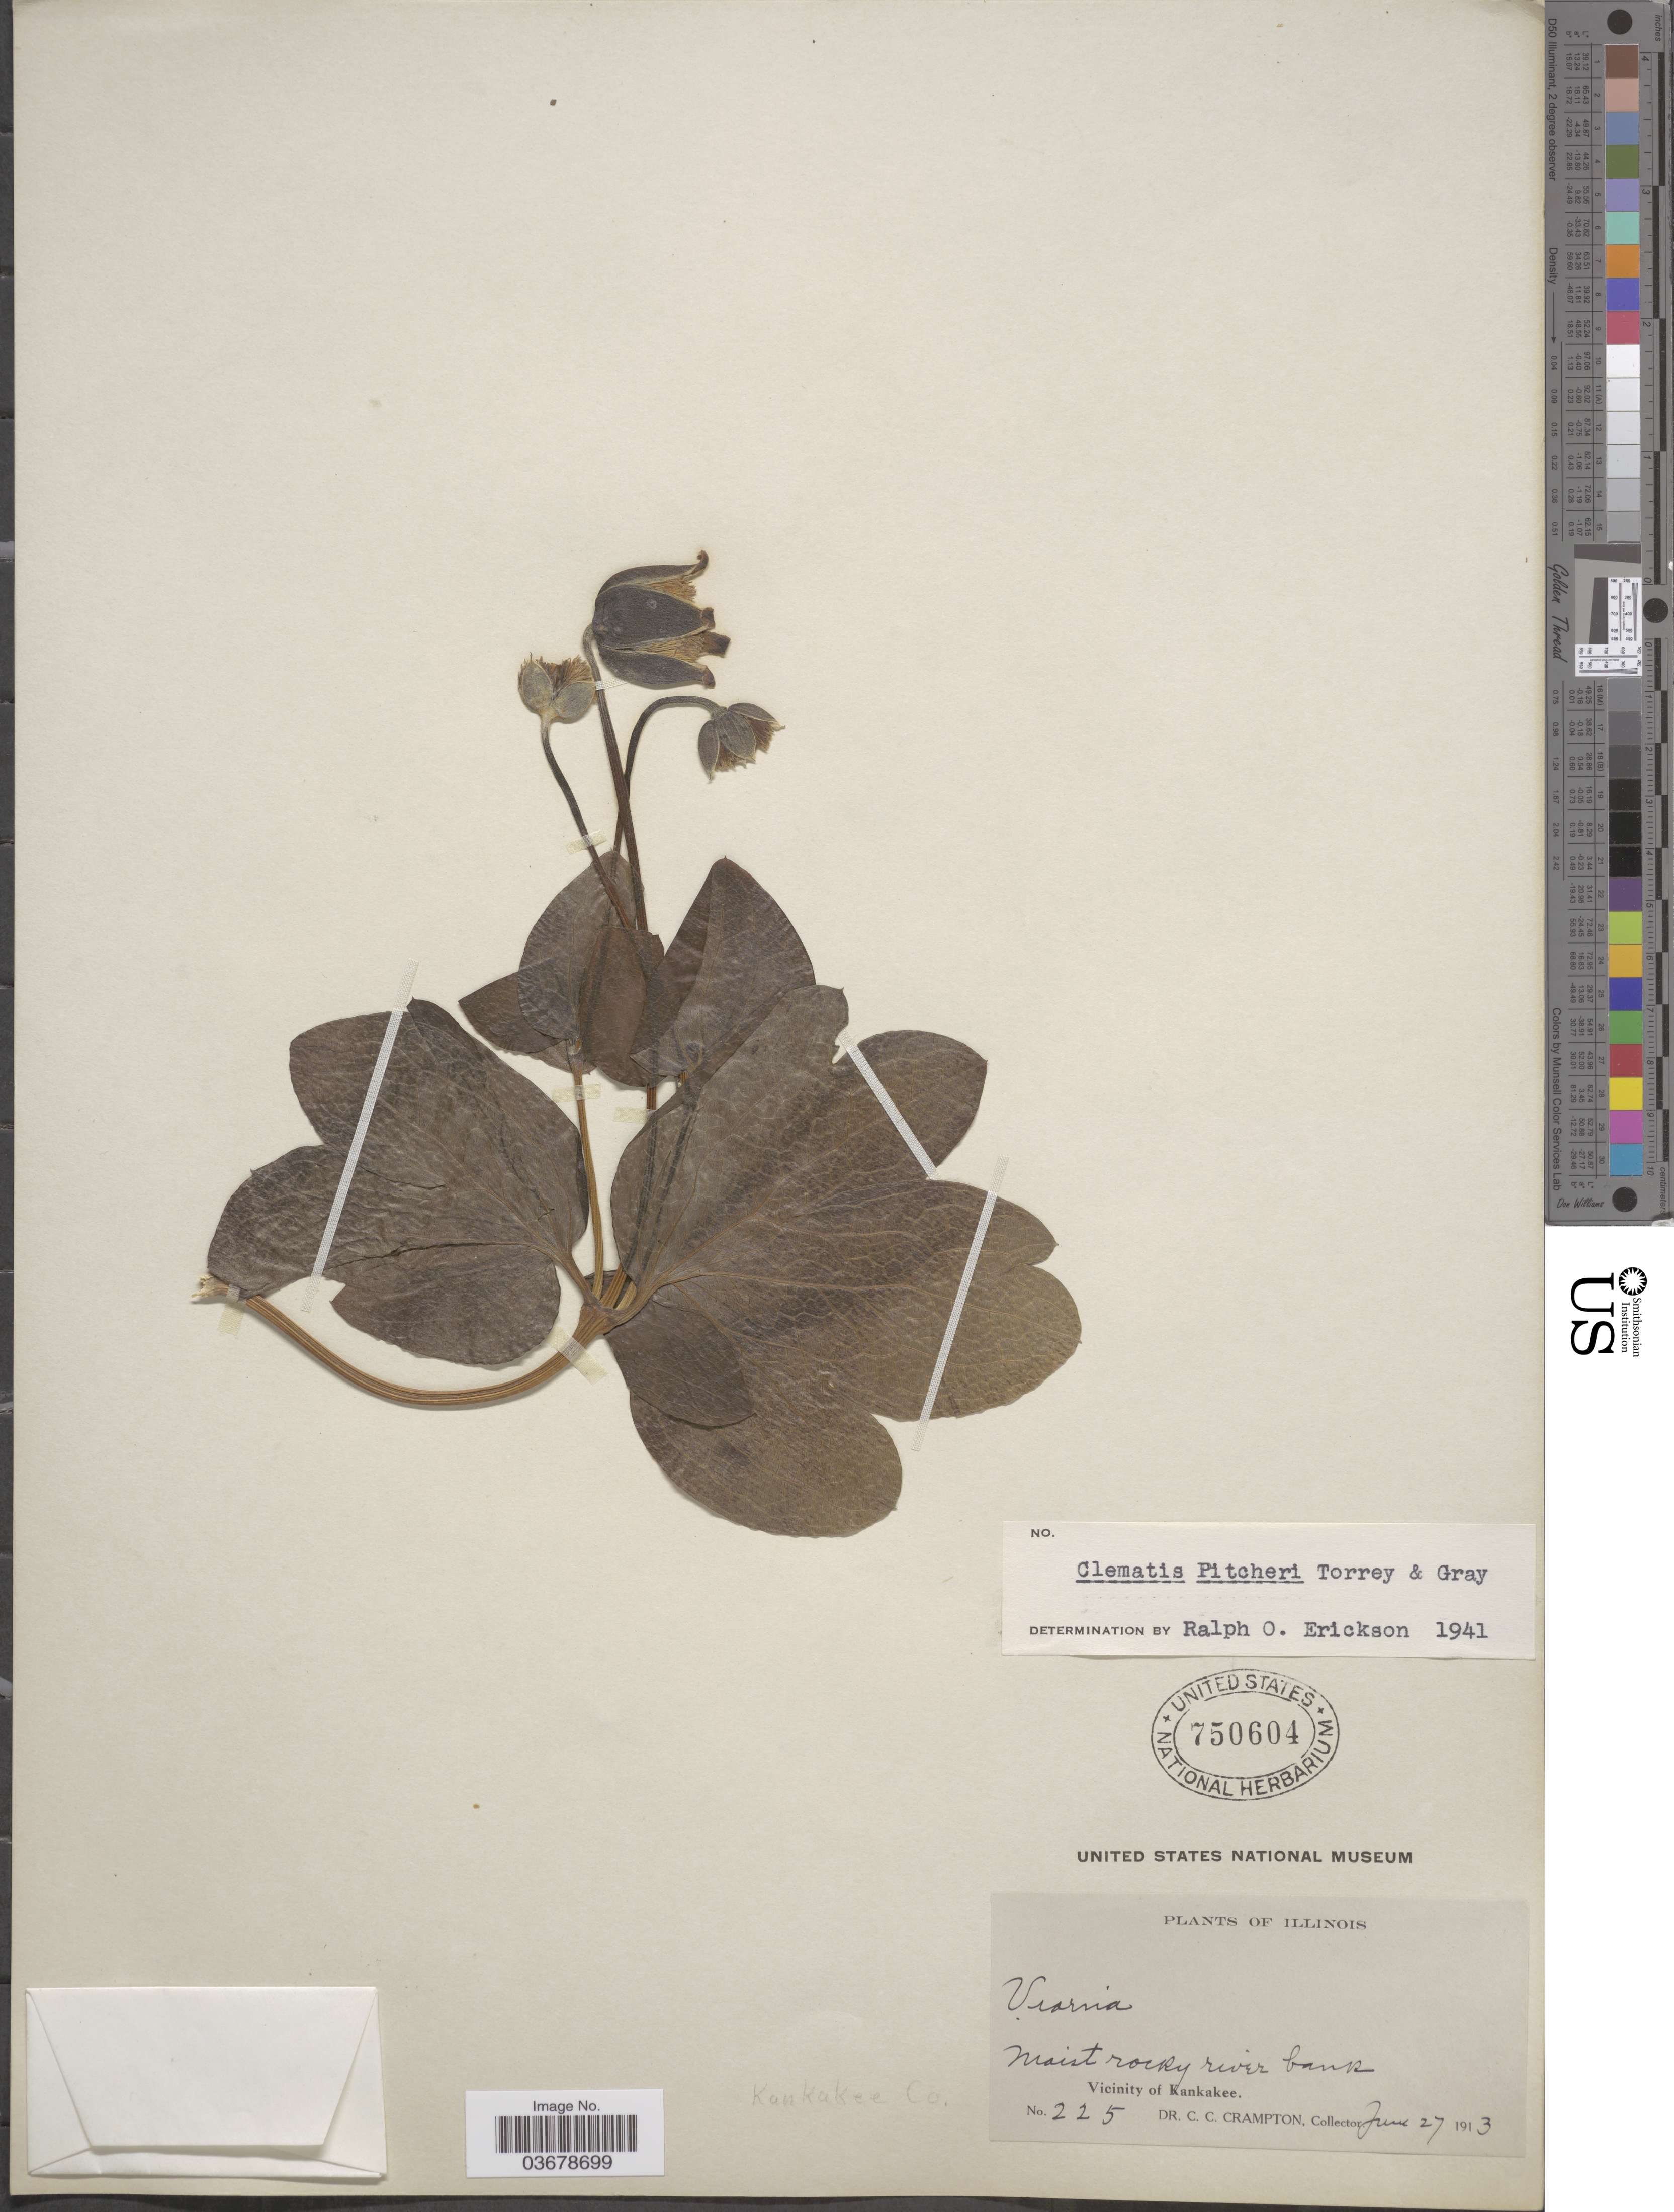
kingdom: Plantae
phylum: Tracheophyta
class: Magnoliopsida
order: Ranunculales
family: Ranunculaceae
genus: Clematis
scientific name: Clematis viorna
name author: L.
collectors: C. Crampton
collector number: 225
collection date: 1913-06-27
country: United States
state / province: Illinois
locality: Vicinity of Kankakee. Kankakee Co.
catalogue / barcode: US 750604